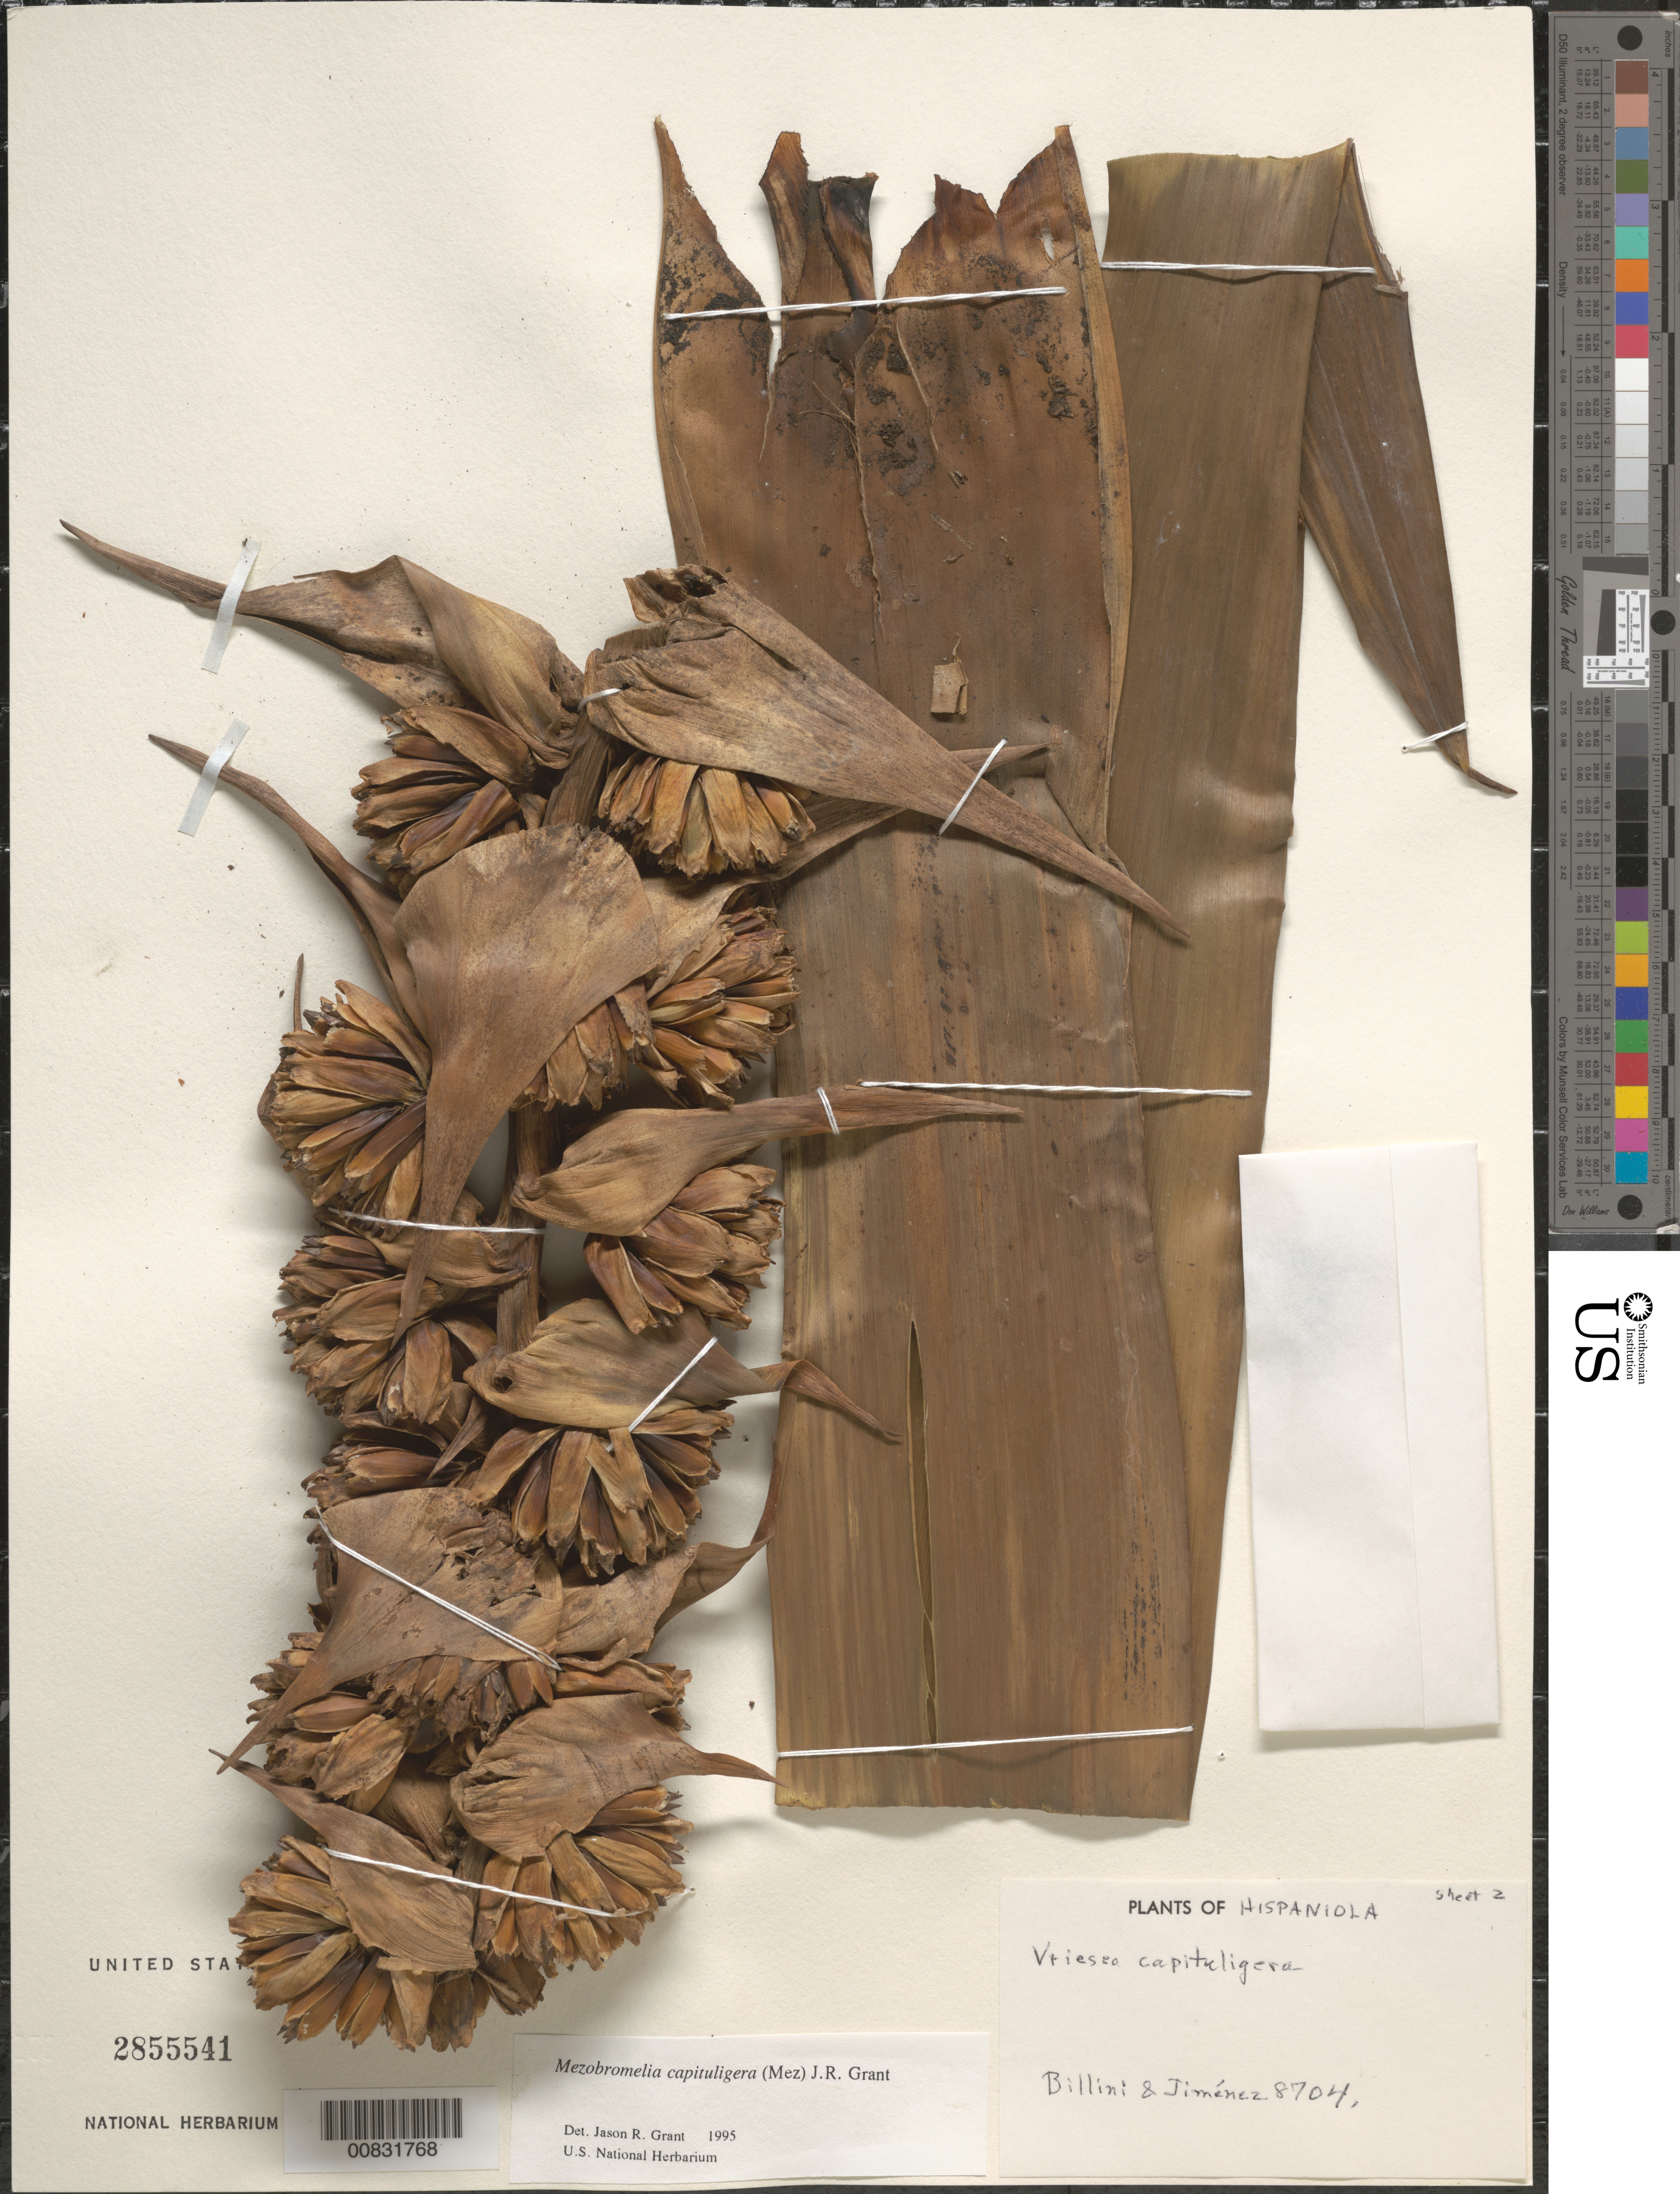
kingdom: Plantae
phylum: Tracheophyta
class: Liliopsida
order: Poales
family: Bromeliaceae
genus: Mezobromelia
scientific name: Mezobromelia capituligera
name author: (Griseb.) J.R. Grant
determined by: Grant, J. R., (SWITZERLAND)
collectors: M. Bobea Bellini & J. J. Jiménez Almonte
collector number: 8704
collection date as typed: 06 Oct 1979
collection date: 1979-10-06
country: Dominican Republic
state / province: Peravia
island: Hispaniola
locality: Rancho Arriba.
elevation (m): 700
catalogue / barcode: US 2855541